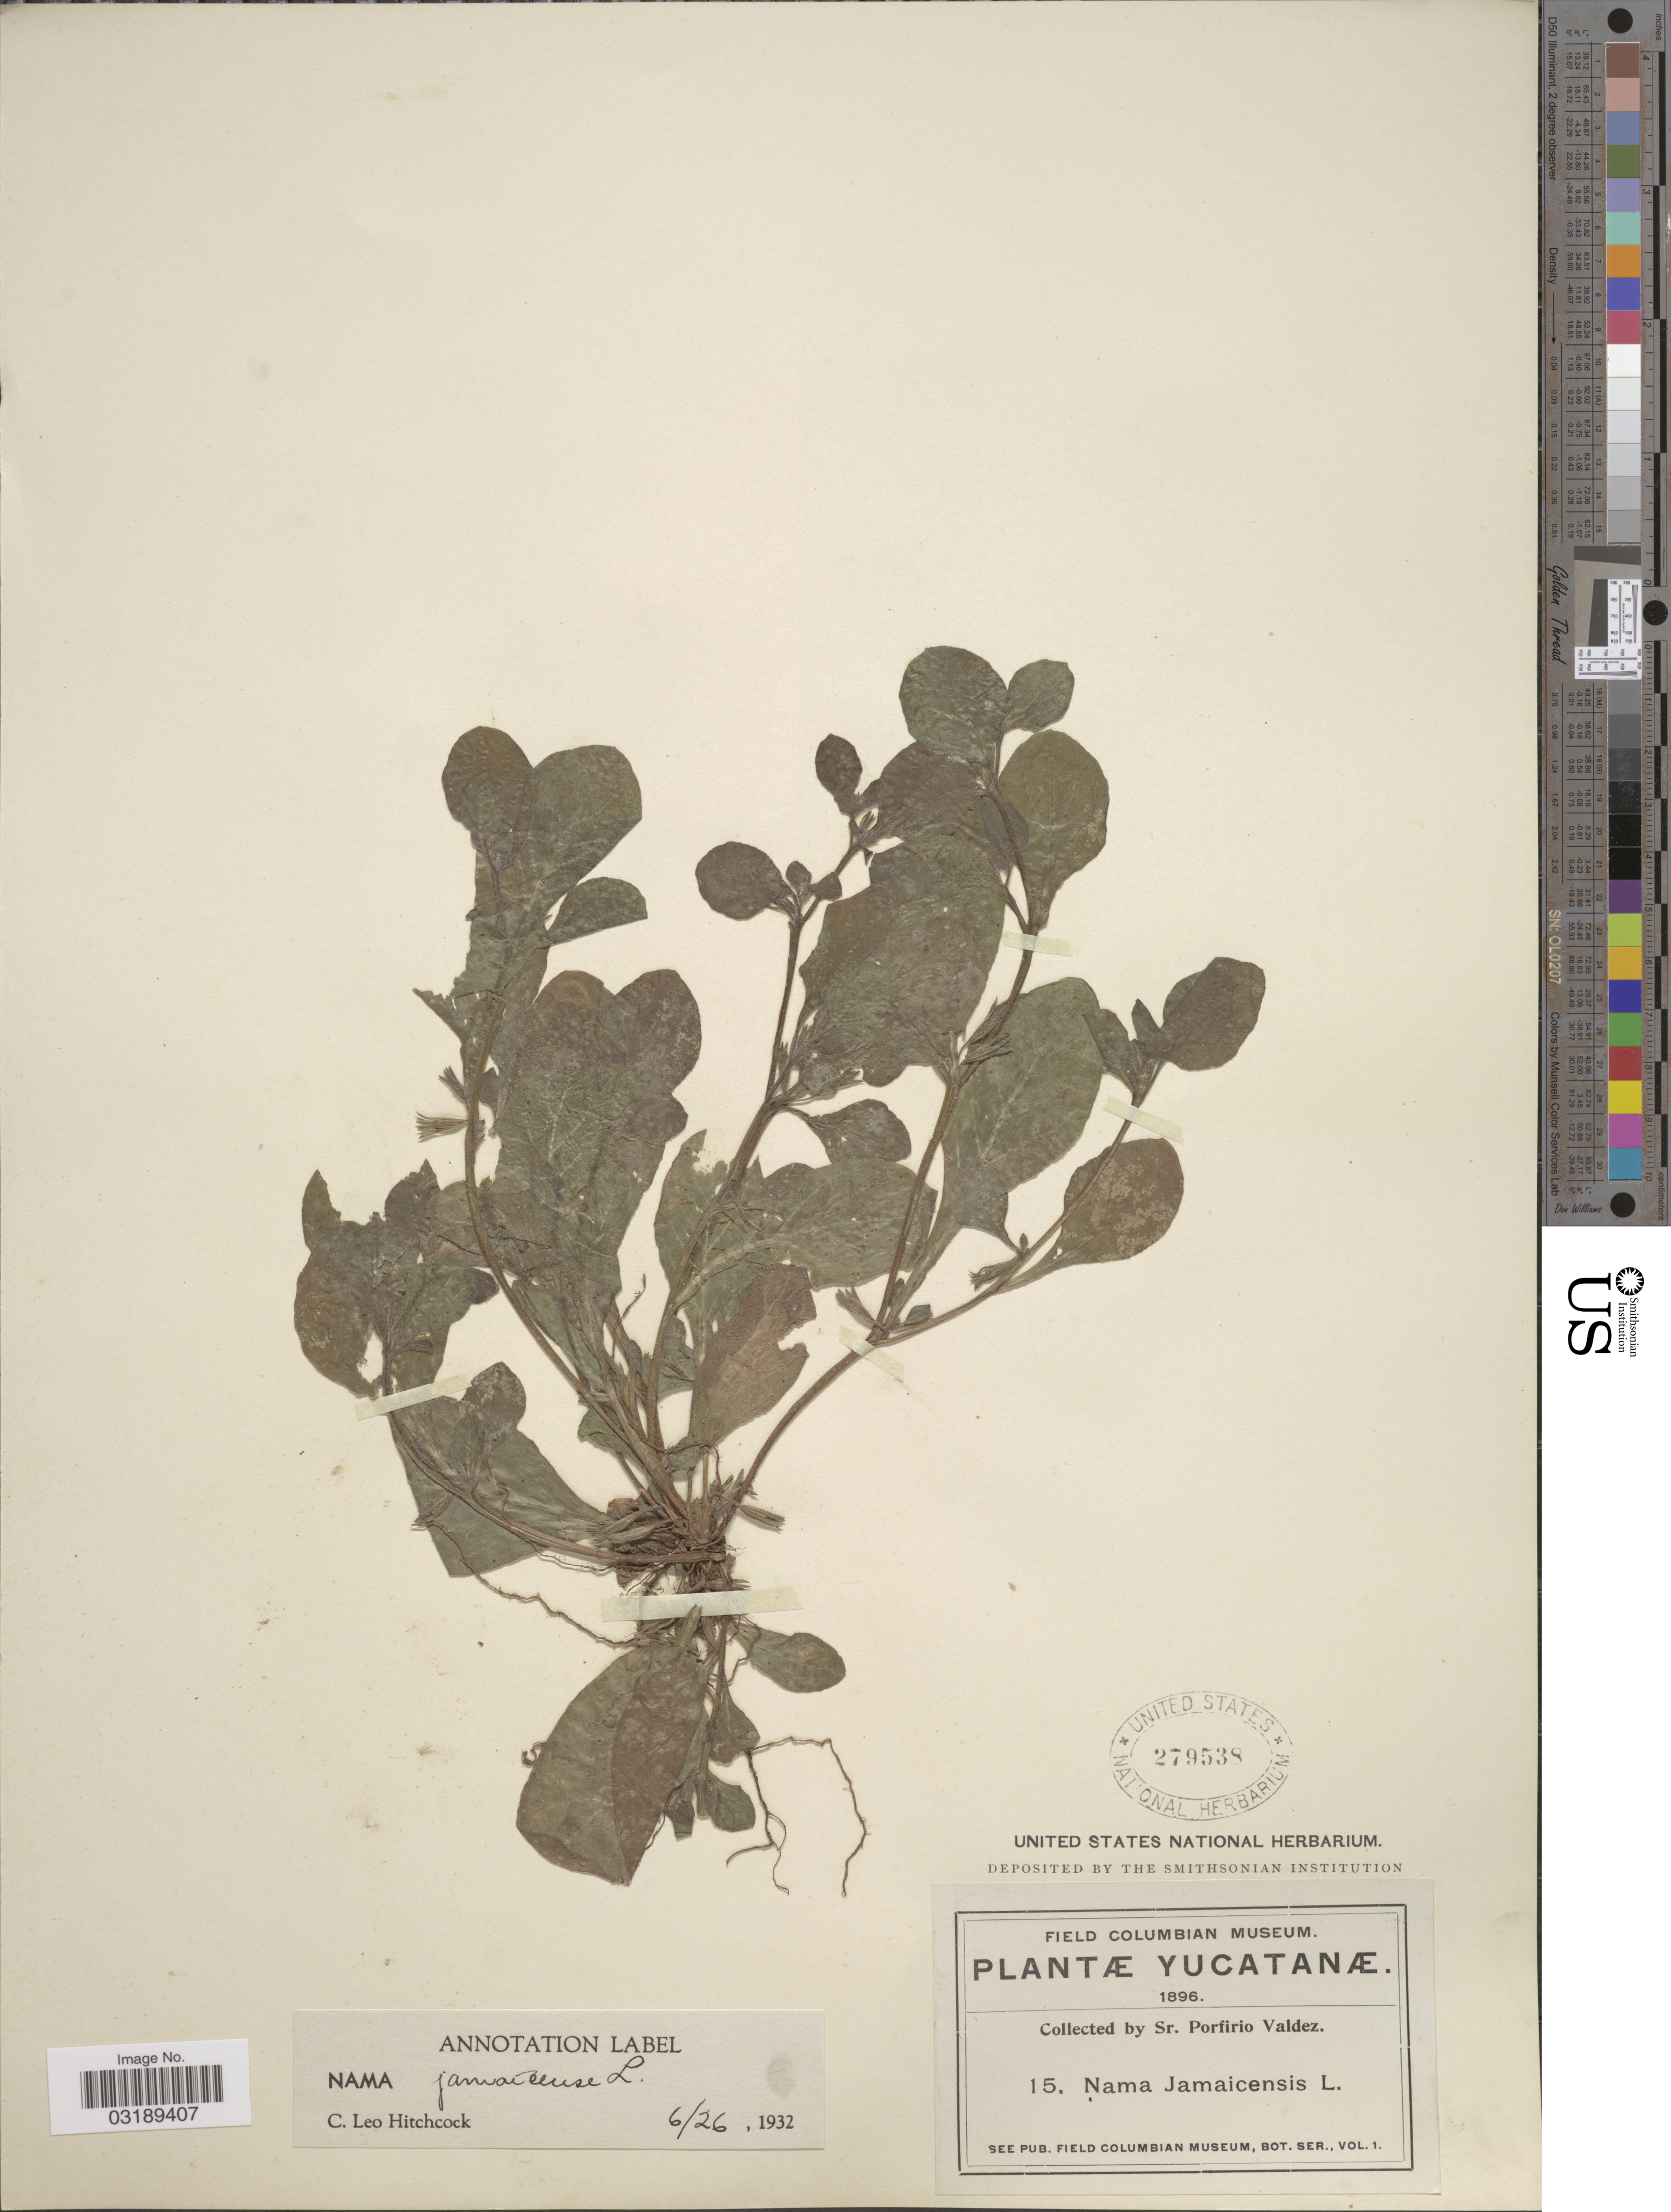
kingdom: Plantae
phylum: Tracheophyta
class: Magnoliopsida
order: Boraginales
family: Namaceae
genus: Nama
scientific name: Nama jamaicensis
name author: L.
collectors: P. Valdez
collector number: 15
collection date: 1896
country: Mexico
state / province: Yucatán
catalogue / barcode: US 279538